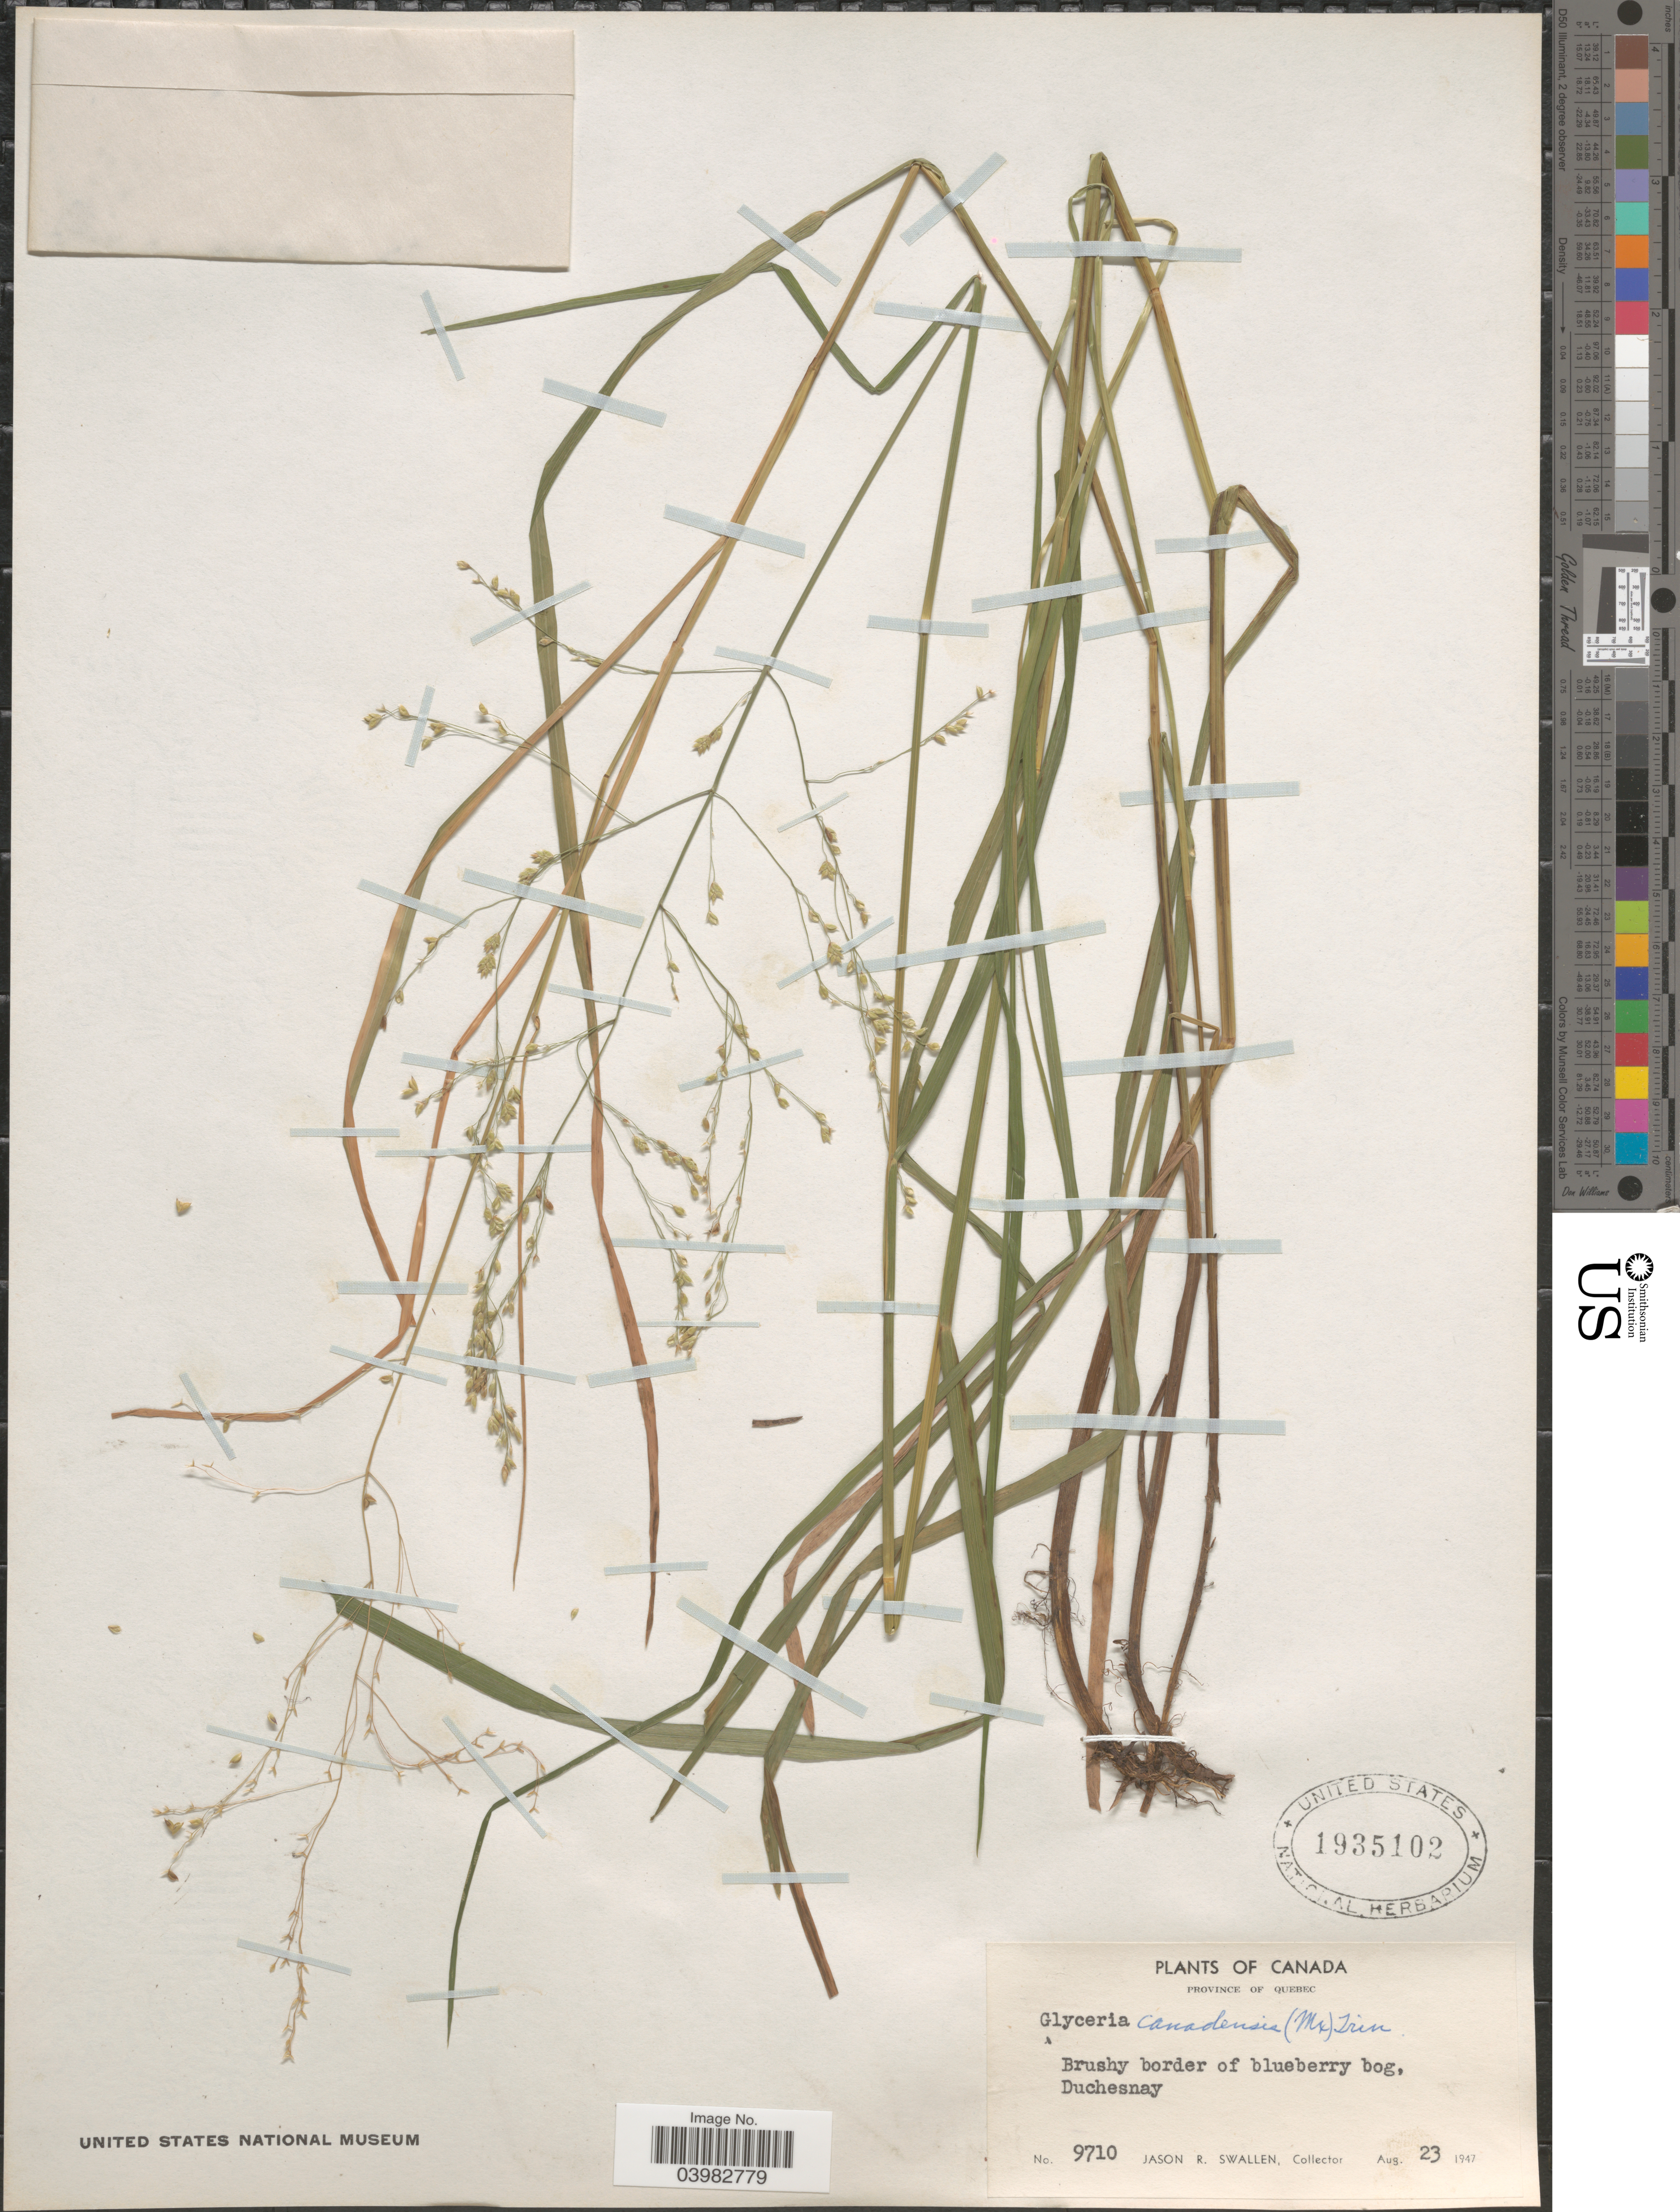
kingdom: Plantae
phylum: Tracheophyta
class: Liliopsida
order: Poales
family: Poaceae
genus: Glyceria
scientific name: Glyceria canadensis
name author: (Michx.) Trin.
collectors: J. R. Swallen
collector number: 9710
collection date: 1947-08-23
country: Canada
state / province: Quebec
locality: Border of blueberry bog, Duchesnay.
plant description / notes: Mullinger, M.D. - University of Vermont - leaf tissue:DNA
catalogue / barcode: US 1935102